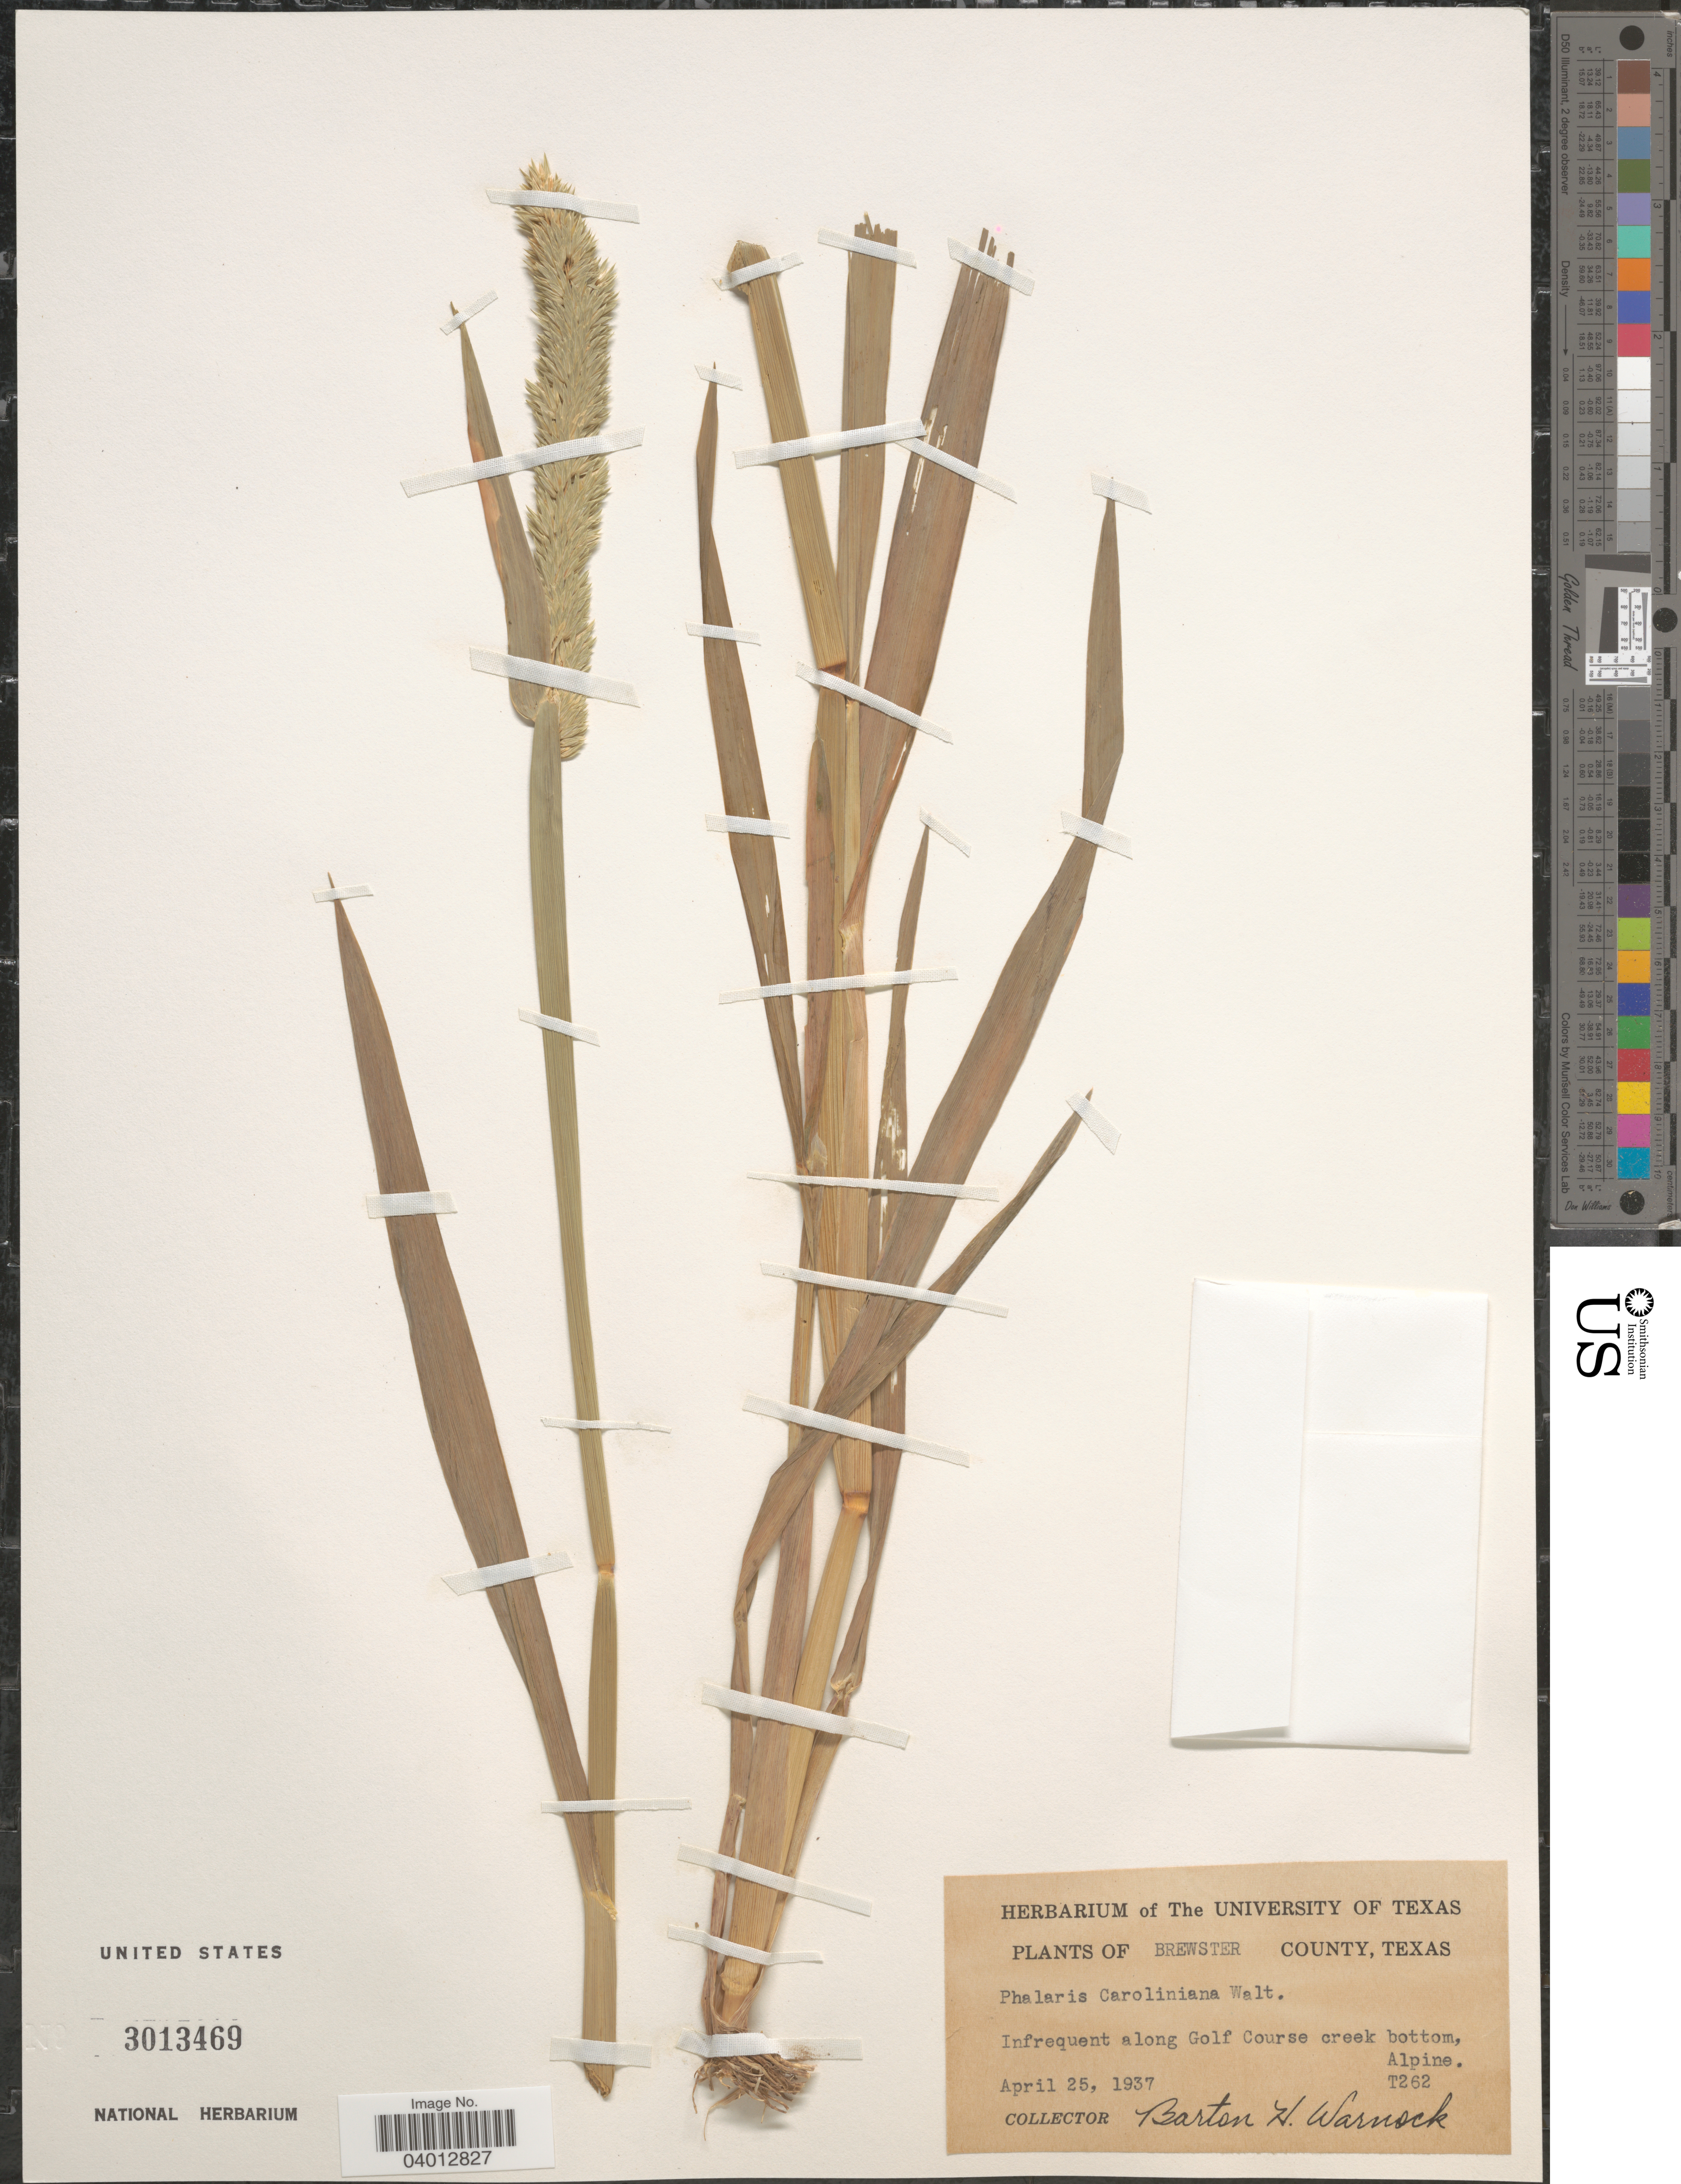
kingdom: Plantae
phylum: Tracheophyta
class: Liliopsida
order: Poales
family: Poaceae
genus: Phalaris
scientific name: Phalaris caroliniana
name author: Walter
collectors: B. H. Warnock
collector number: T262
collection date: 1937-04-25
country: United States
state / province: Texas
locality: Brewster County. Infrequent along Golf Course creek bottom, Alpine.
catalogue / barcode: US 3013469